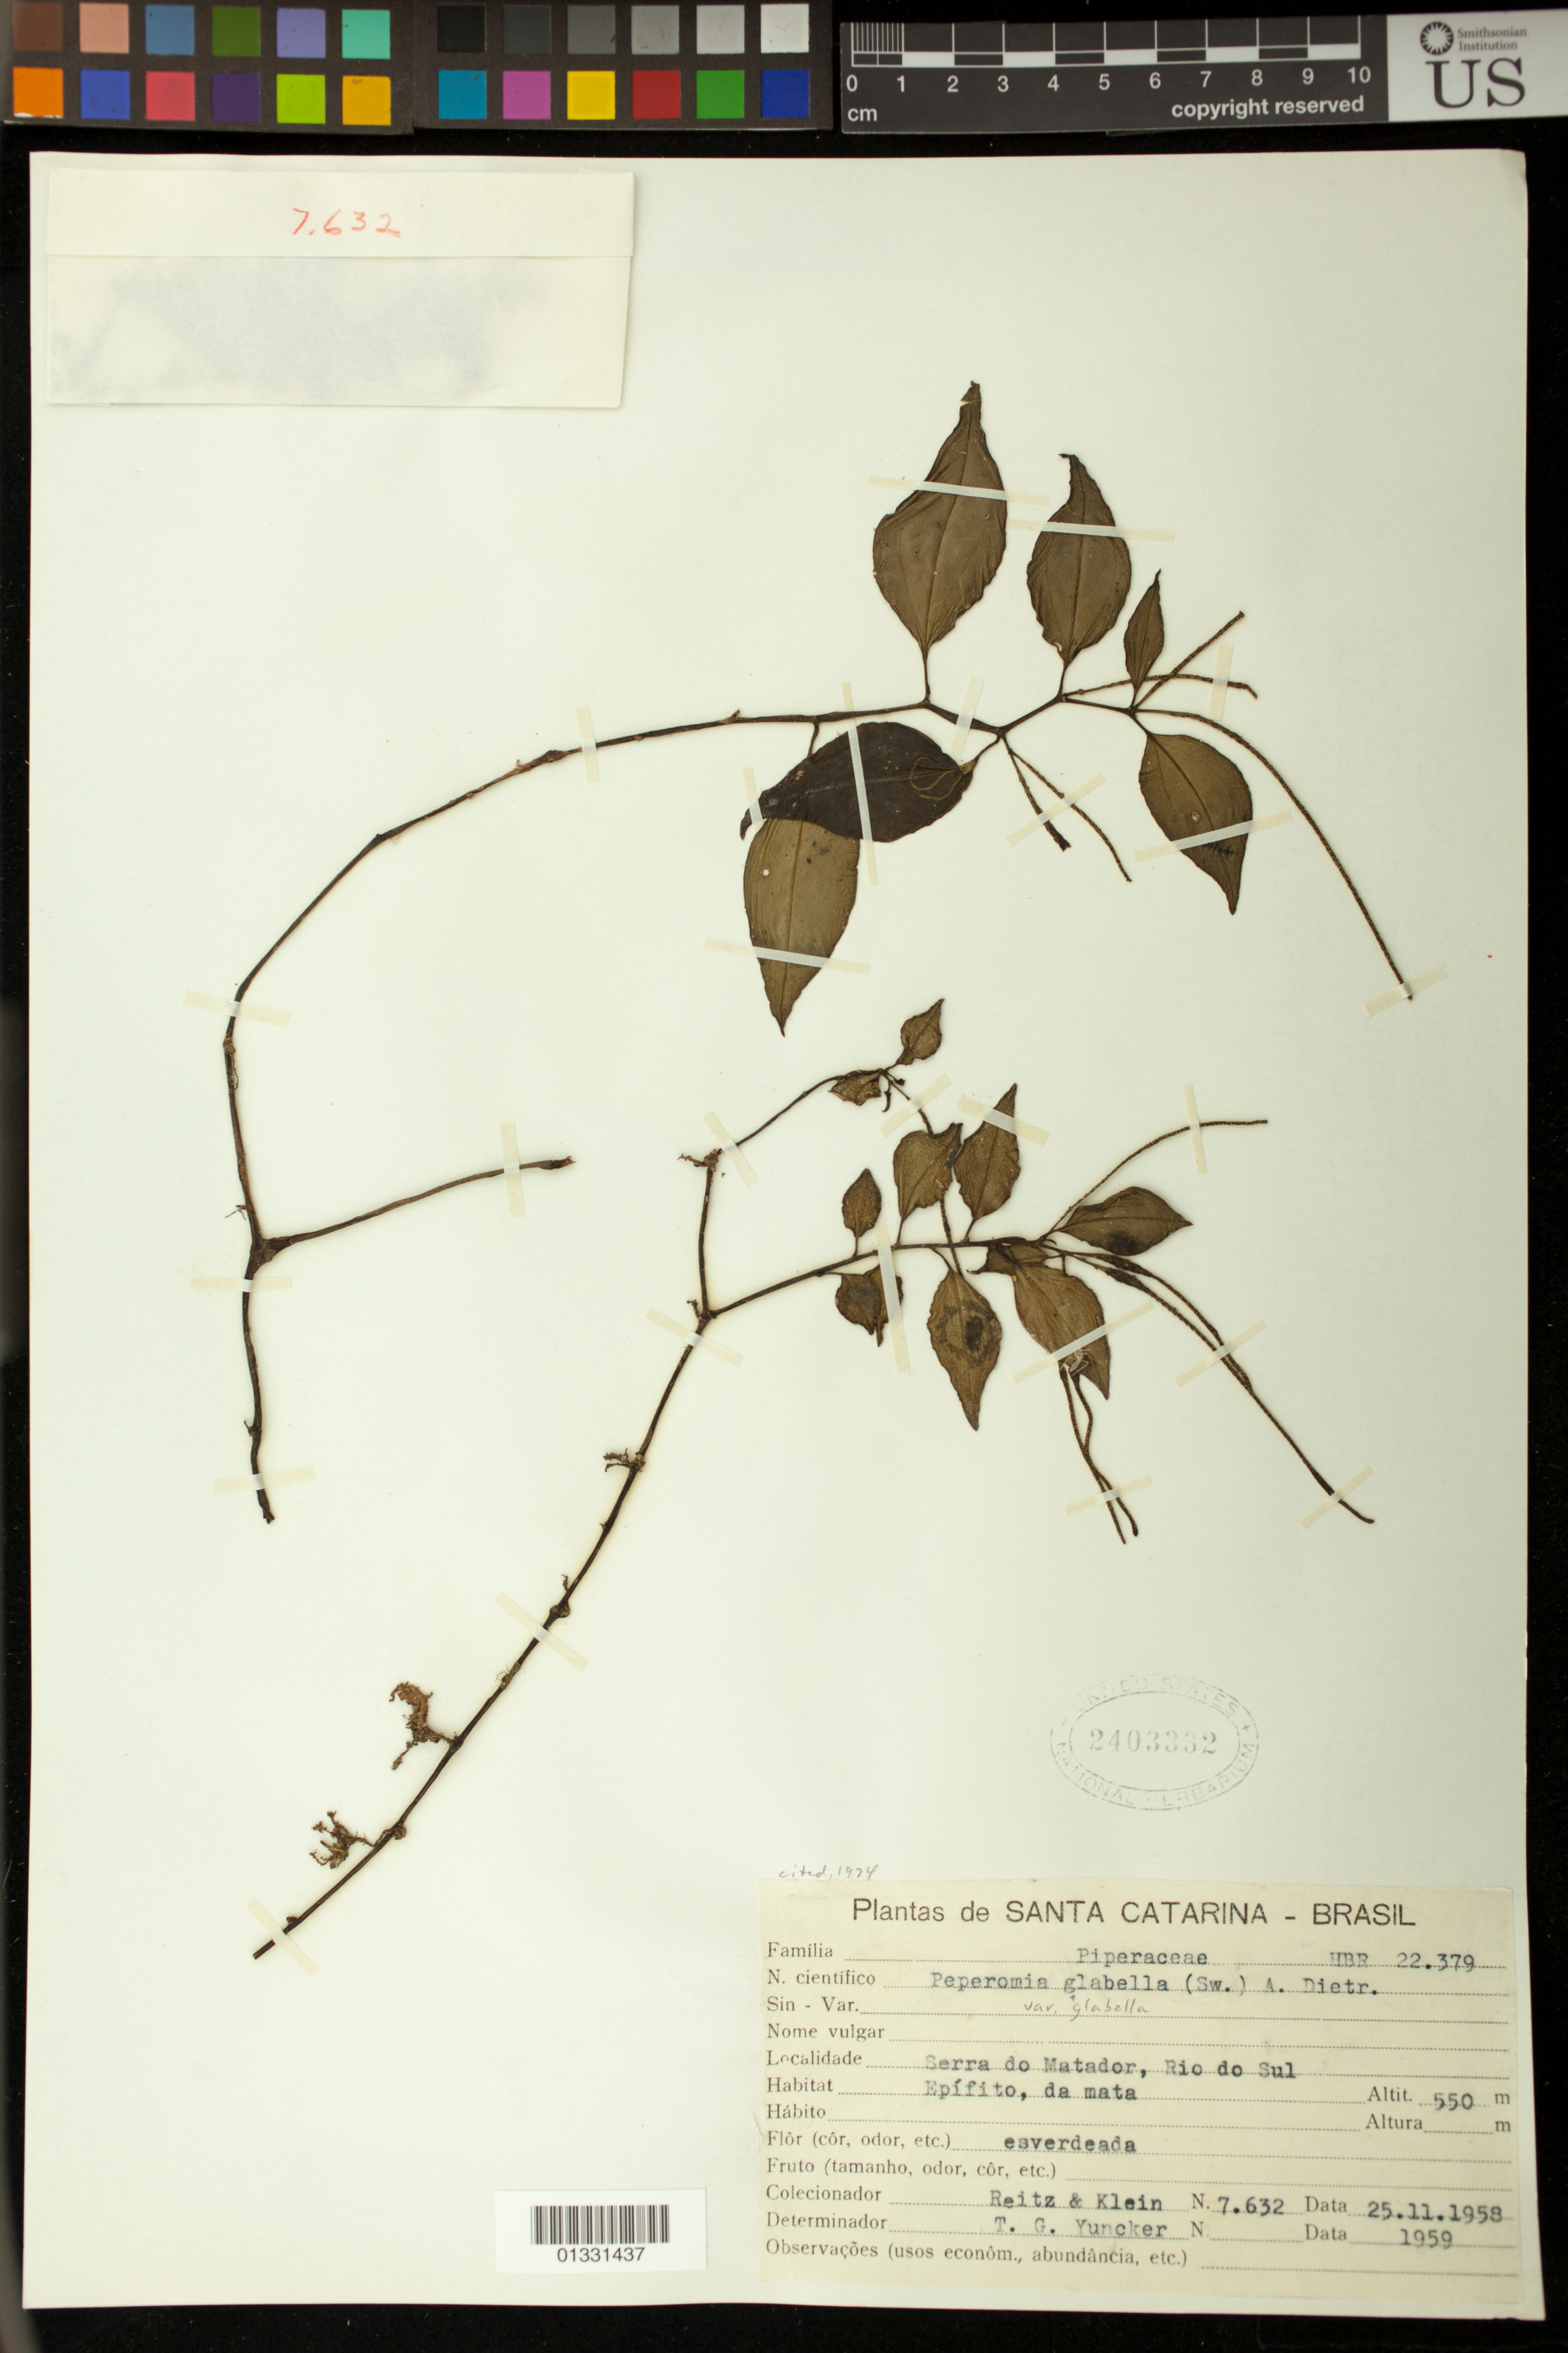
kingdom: Plantae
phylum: Tracheophyta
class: Magnoliopsida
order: Piperales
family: Piperaceae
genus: Peperomia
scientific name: Peperomia glabella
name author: (Sw.) A. Dietr.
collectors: R. Reitz & R. M. Klein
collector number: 7632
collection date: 1958-11-25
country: Brazil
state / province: Santa Catarina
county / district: Rio do Sul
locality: Serra do Matador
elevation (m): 550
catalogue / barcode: US 2403332